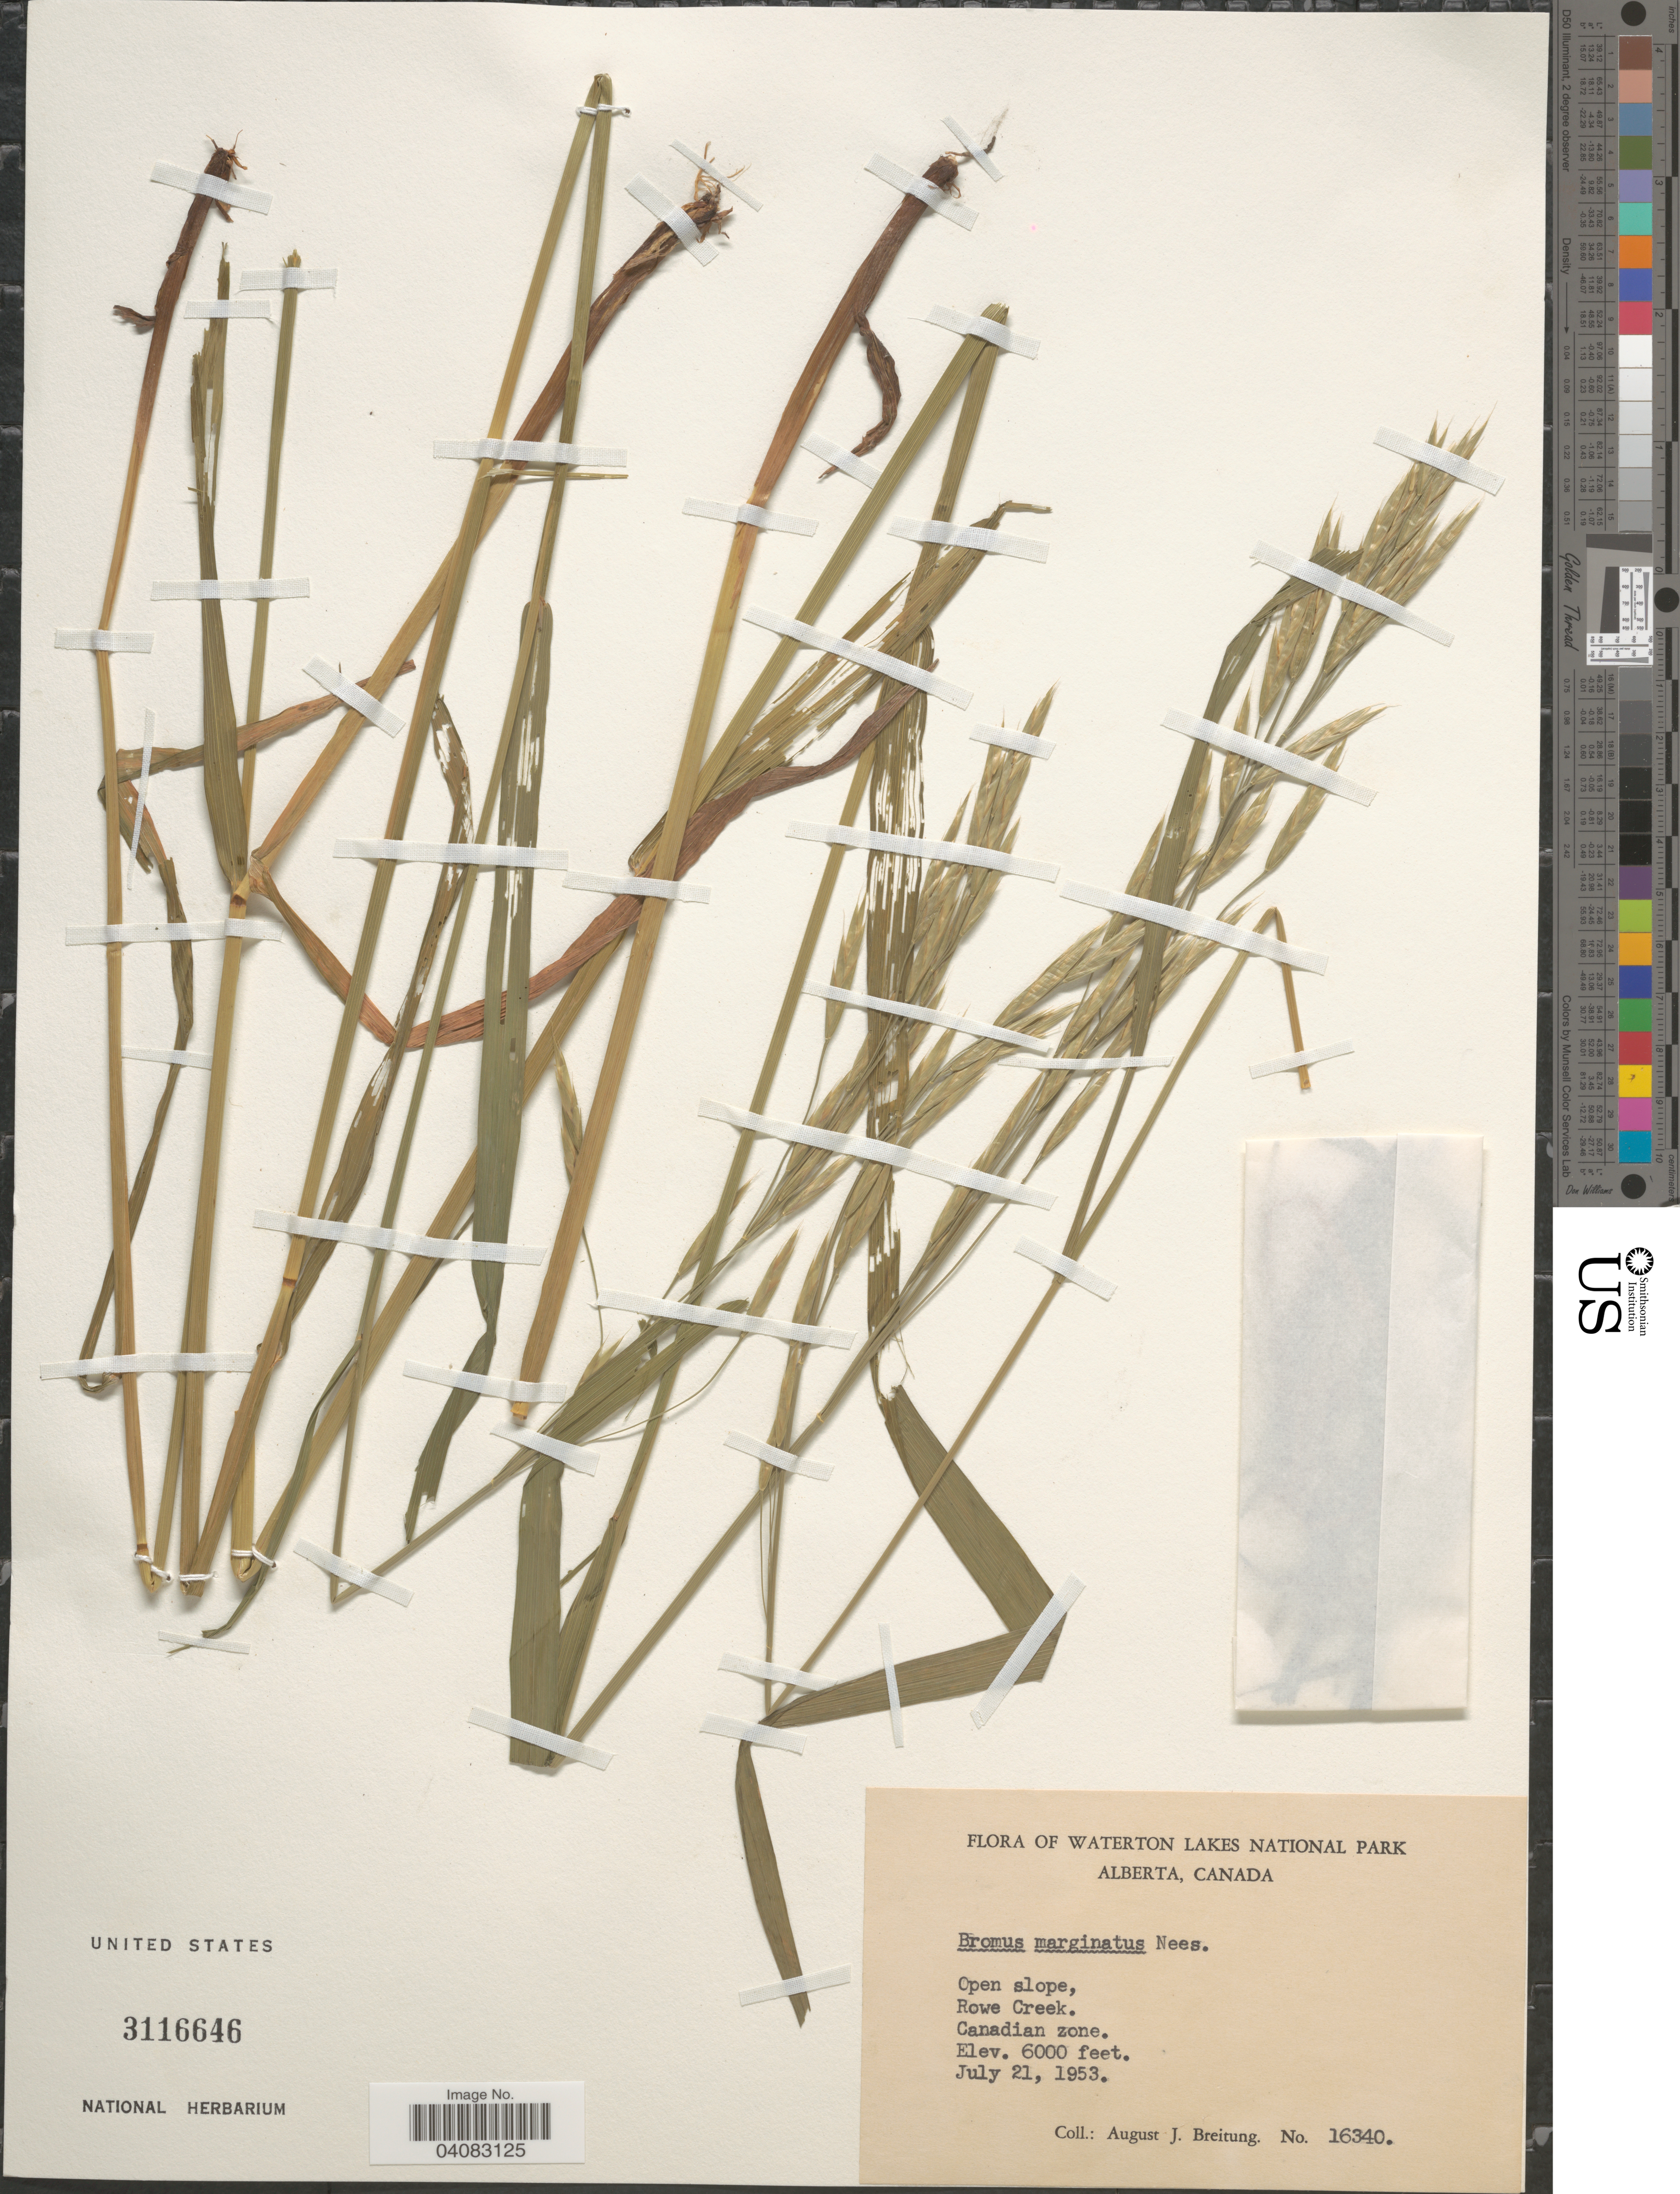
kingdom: Plantae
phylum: Tracheophyta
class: Liliopsida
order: Poales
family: Poaceae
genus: Bromus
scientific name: Bromus marginatus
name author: Nees ex Steud.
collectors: A. Breitung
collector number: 16340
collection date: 1953-07-21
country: Canada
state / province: Alberta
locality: Waterton Lakes National Park. Open slope, Rowe Creek. Canadian zone.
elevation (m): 1829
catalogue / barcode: US 3116646